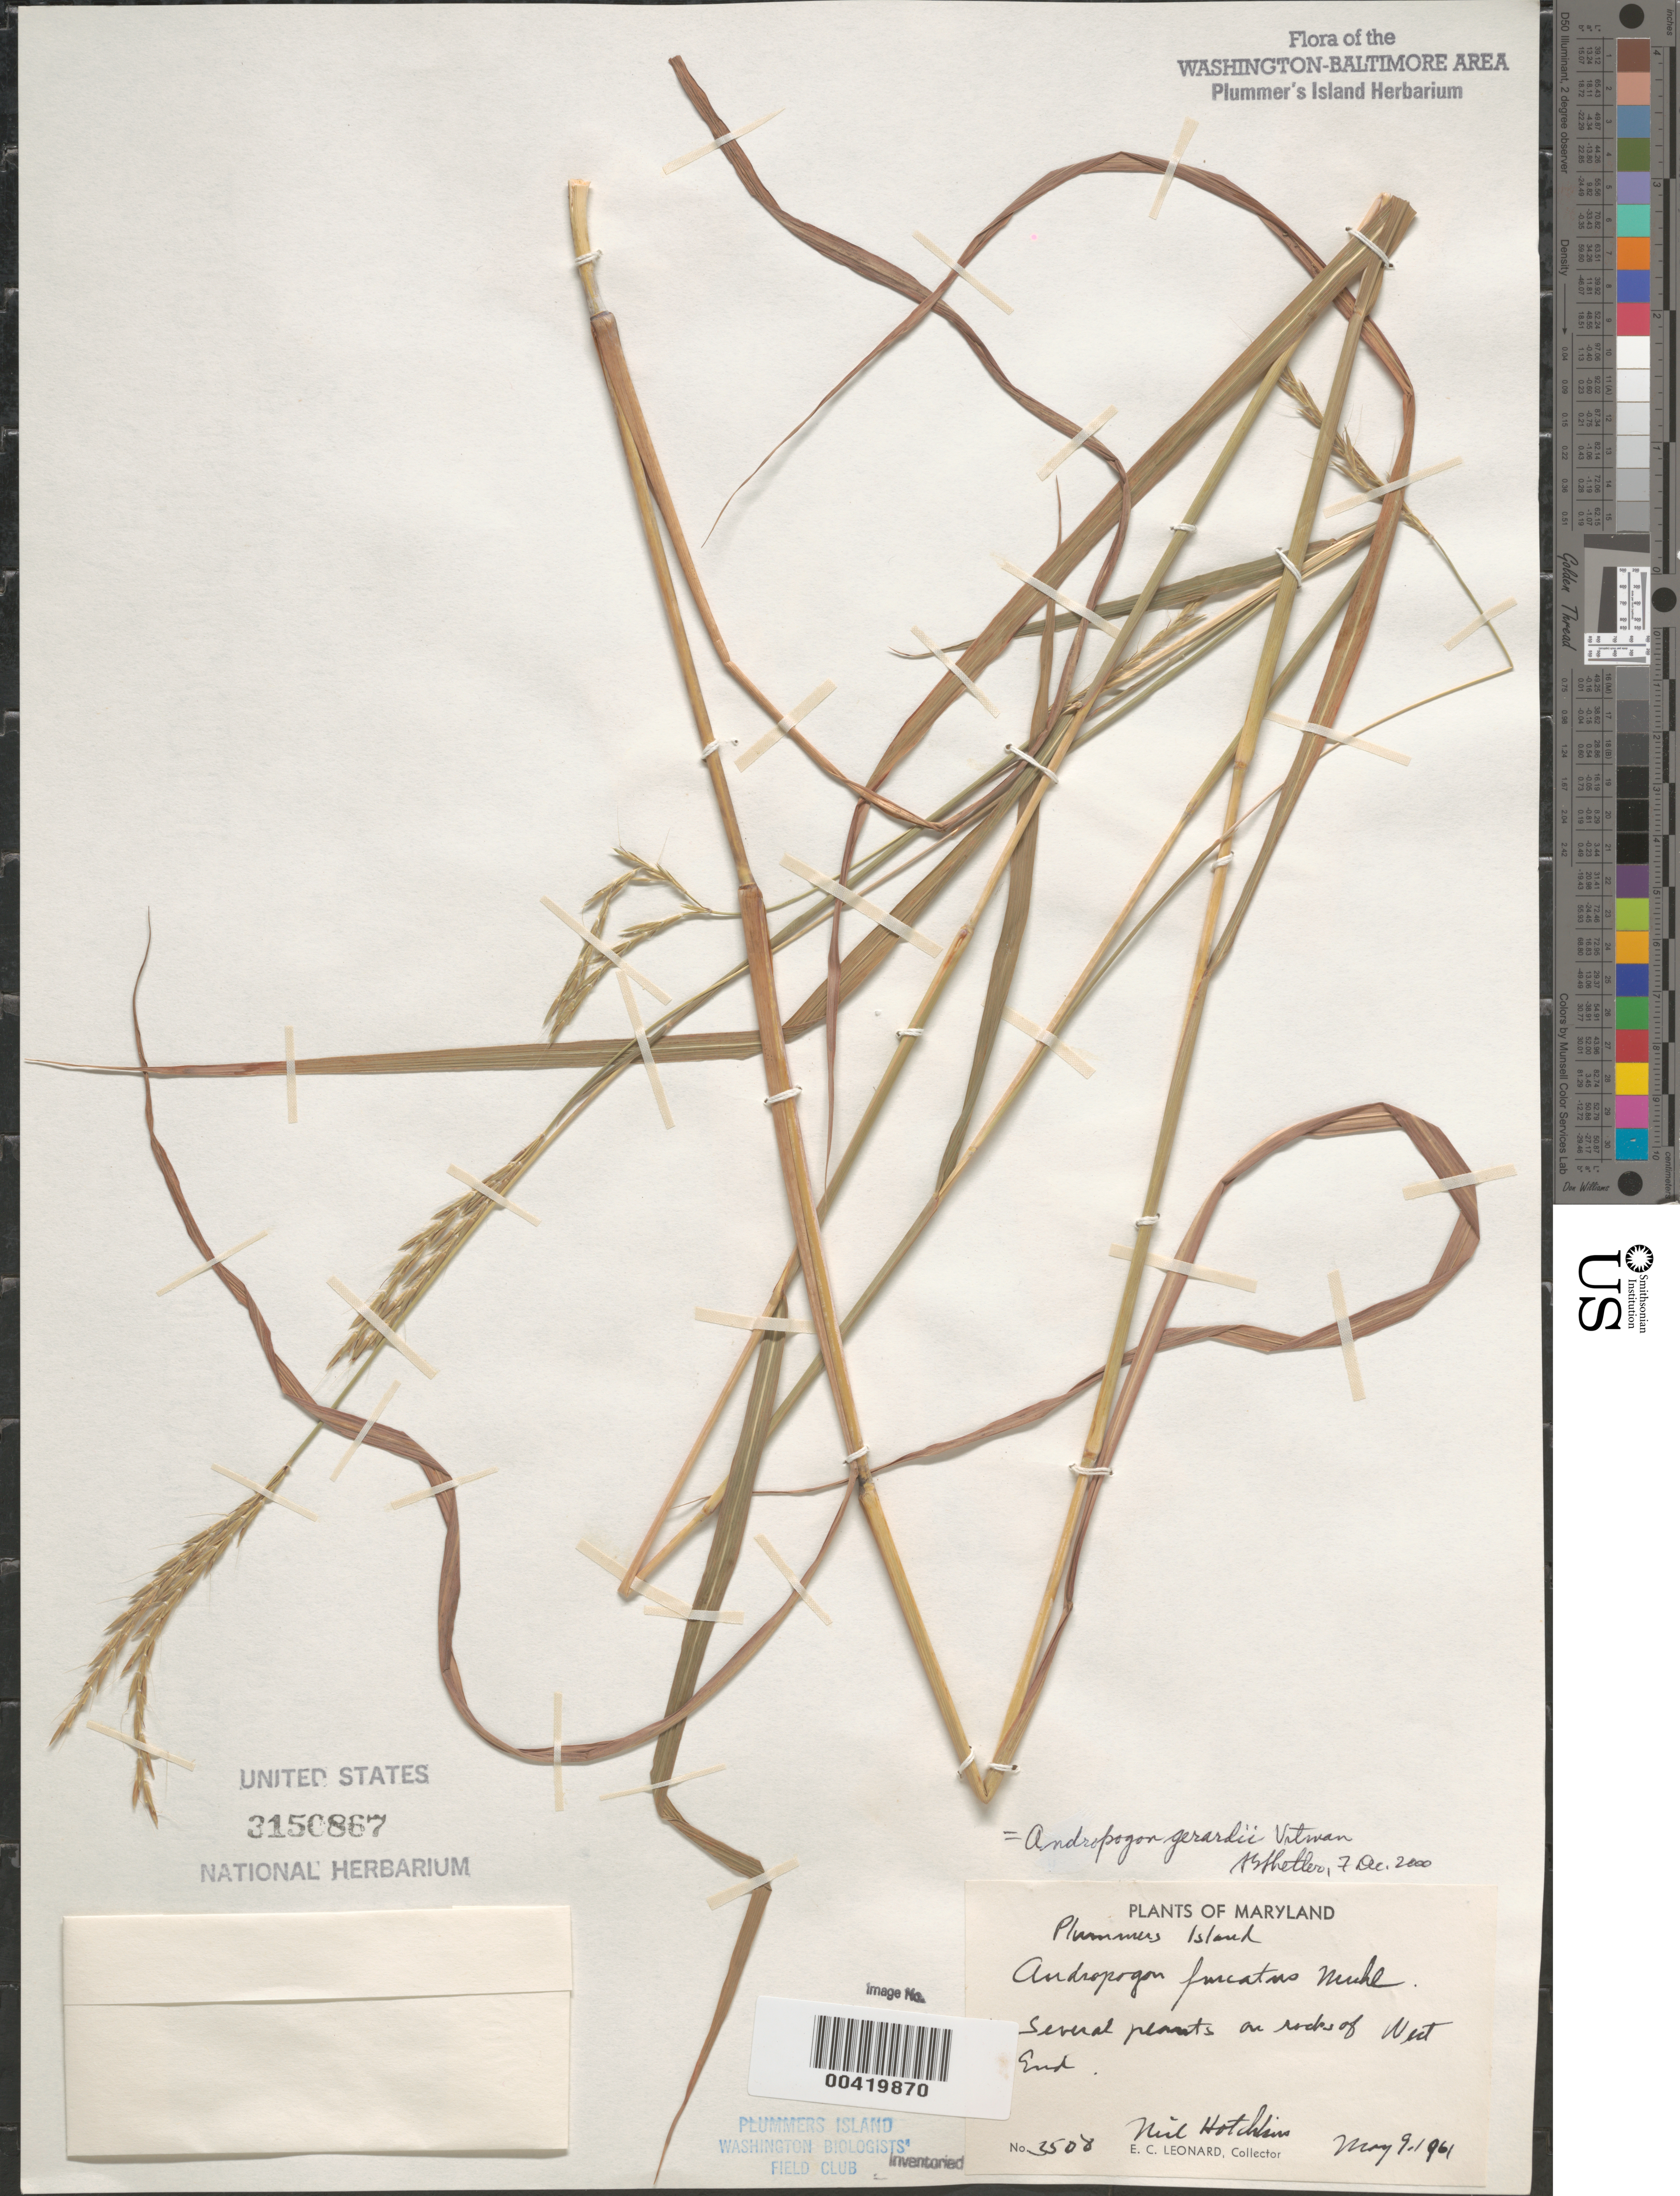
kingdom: Plantae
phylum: Tracheophyta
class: Liliopsida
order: Poales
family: Poaceae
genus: Andropogon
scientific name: Andropogon gerardii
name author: Vitman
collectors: E. C. Leonard & N. Hotchkiss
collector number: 3508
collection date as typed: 09 May 1961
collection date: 1961-05-09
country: United States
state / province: Maryland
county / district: Montgomery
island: Plummers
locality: Plummer's Island; west end C. & O. Canal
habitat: On rocks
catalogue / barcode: US 3150867